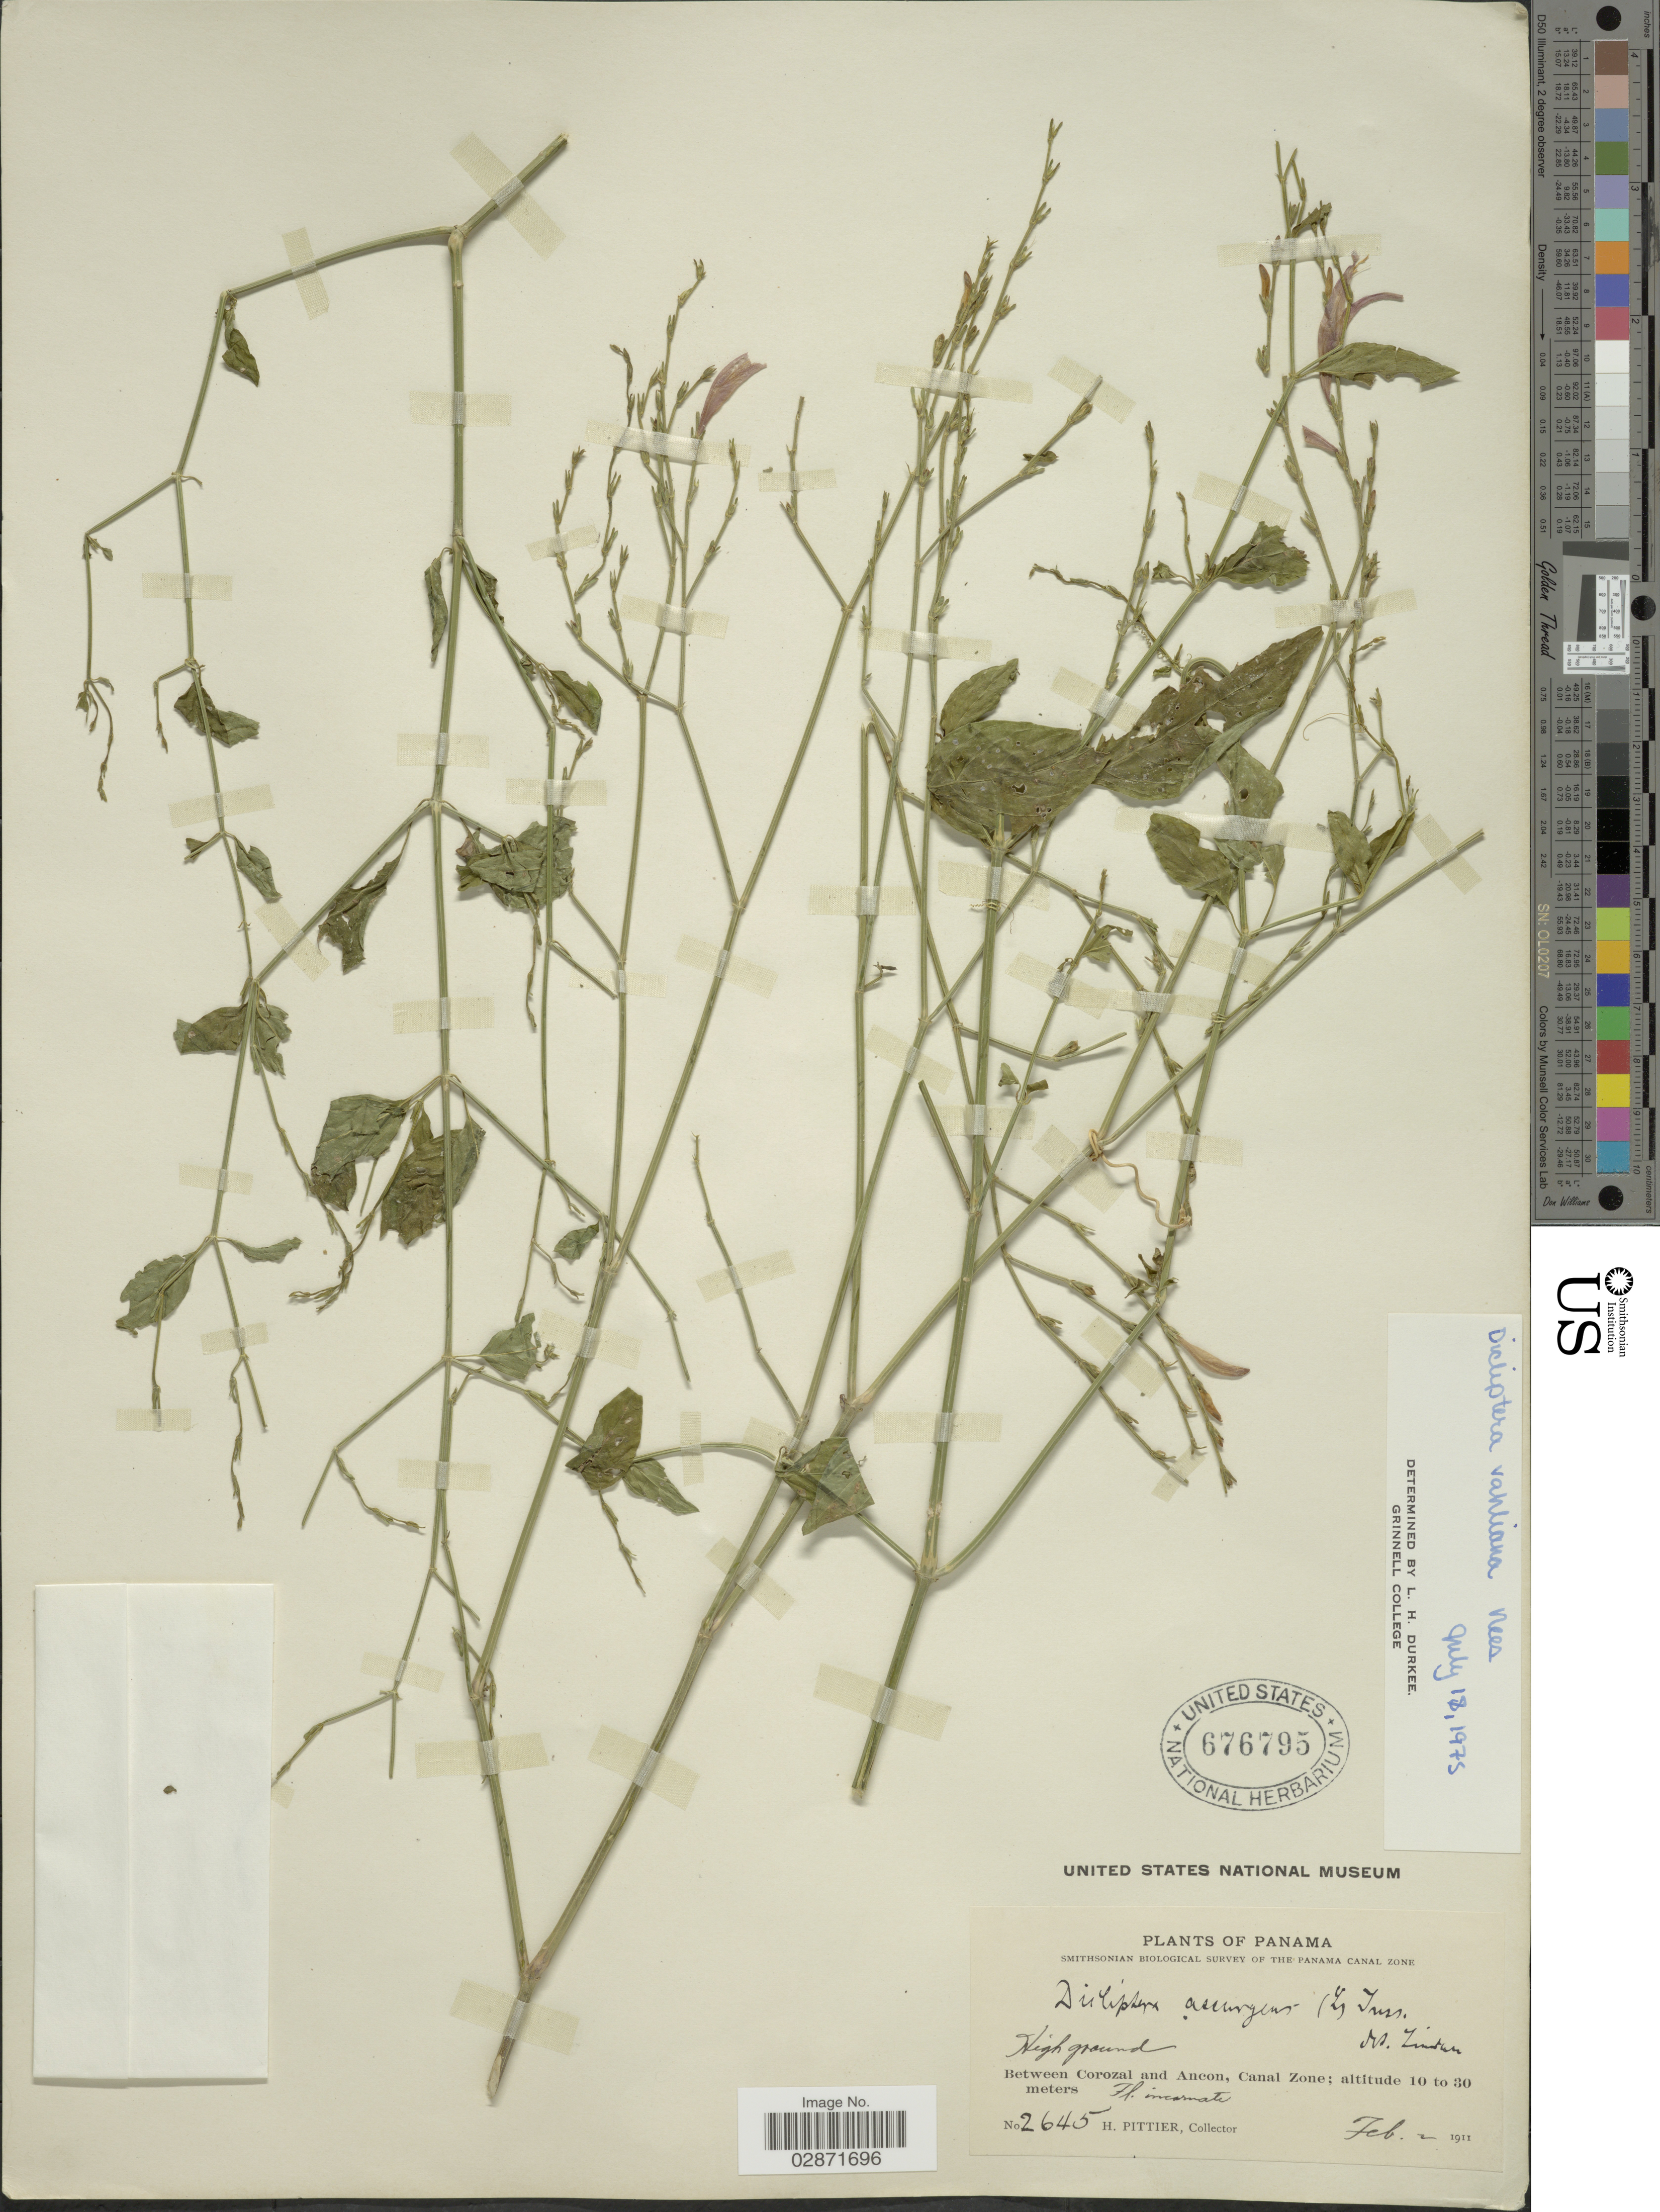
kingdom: Plantae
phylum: Tracheophyta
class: Magnoliopsida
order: Lamiales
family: Acanthaceae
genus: Dicliptera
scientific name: Dicliptera sexangularis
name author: (L.) Juss.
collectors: H. F. Pittier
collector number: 2645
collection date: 1911-02-02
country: Panama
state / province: Colón / Panamá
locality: Between Corozal and Ancon, Canal Zone.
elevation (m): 10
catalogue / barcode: US 676795